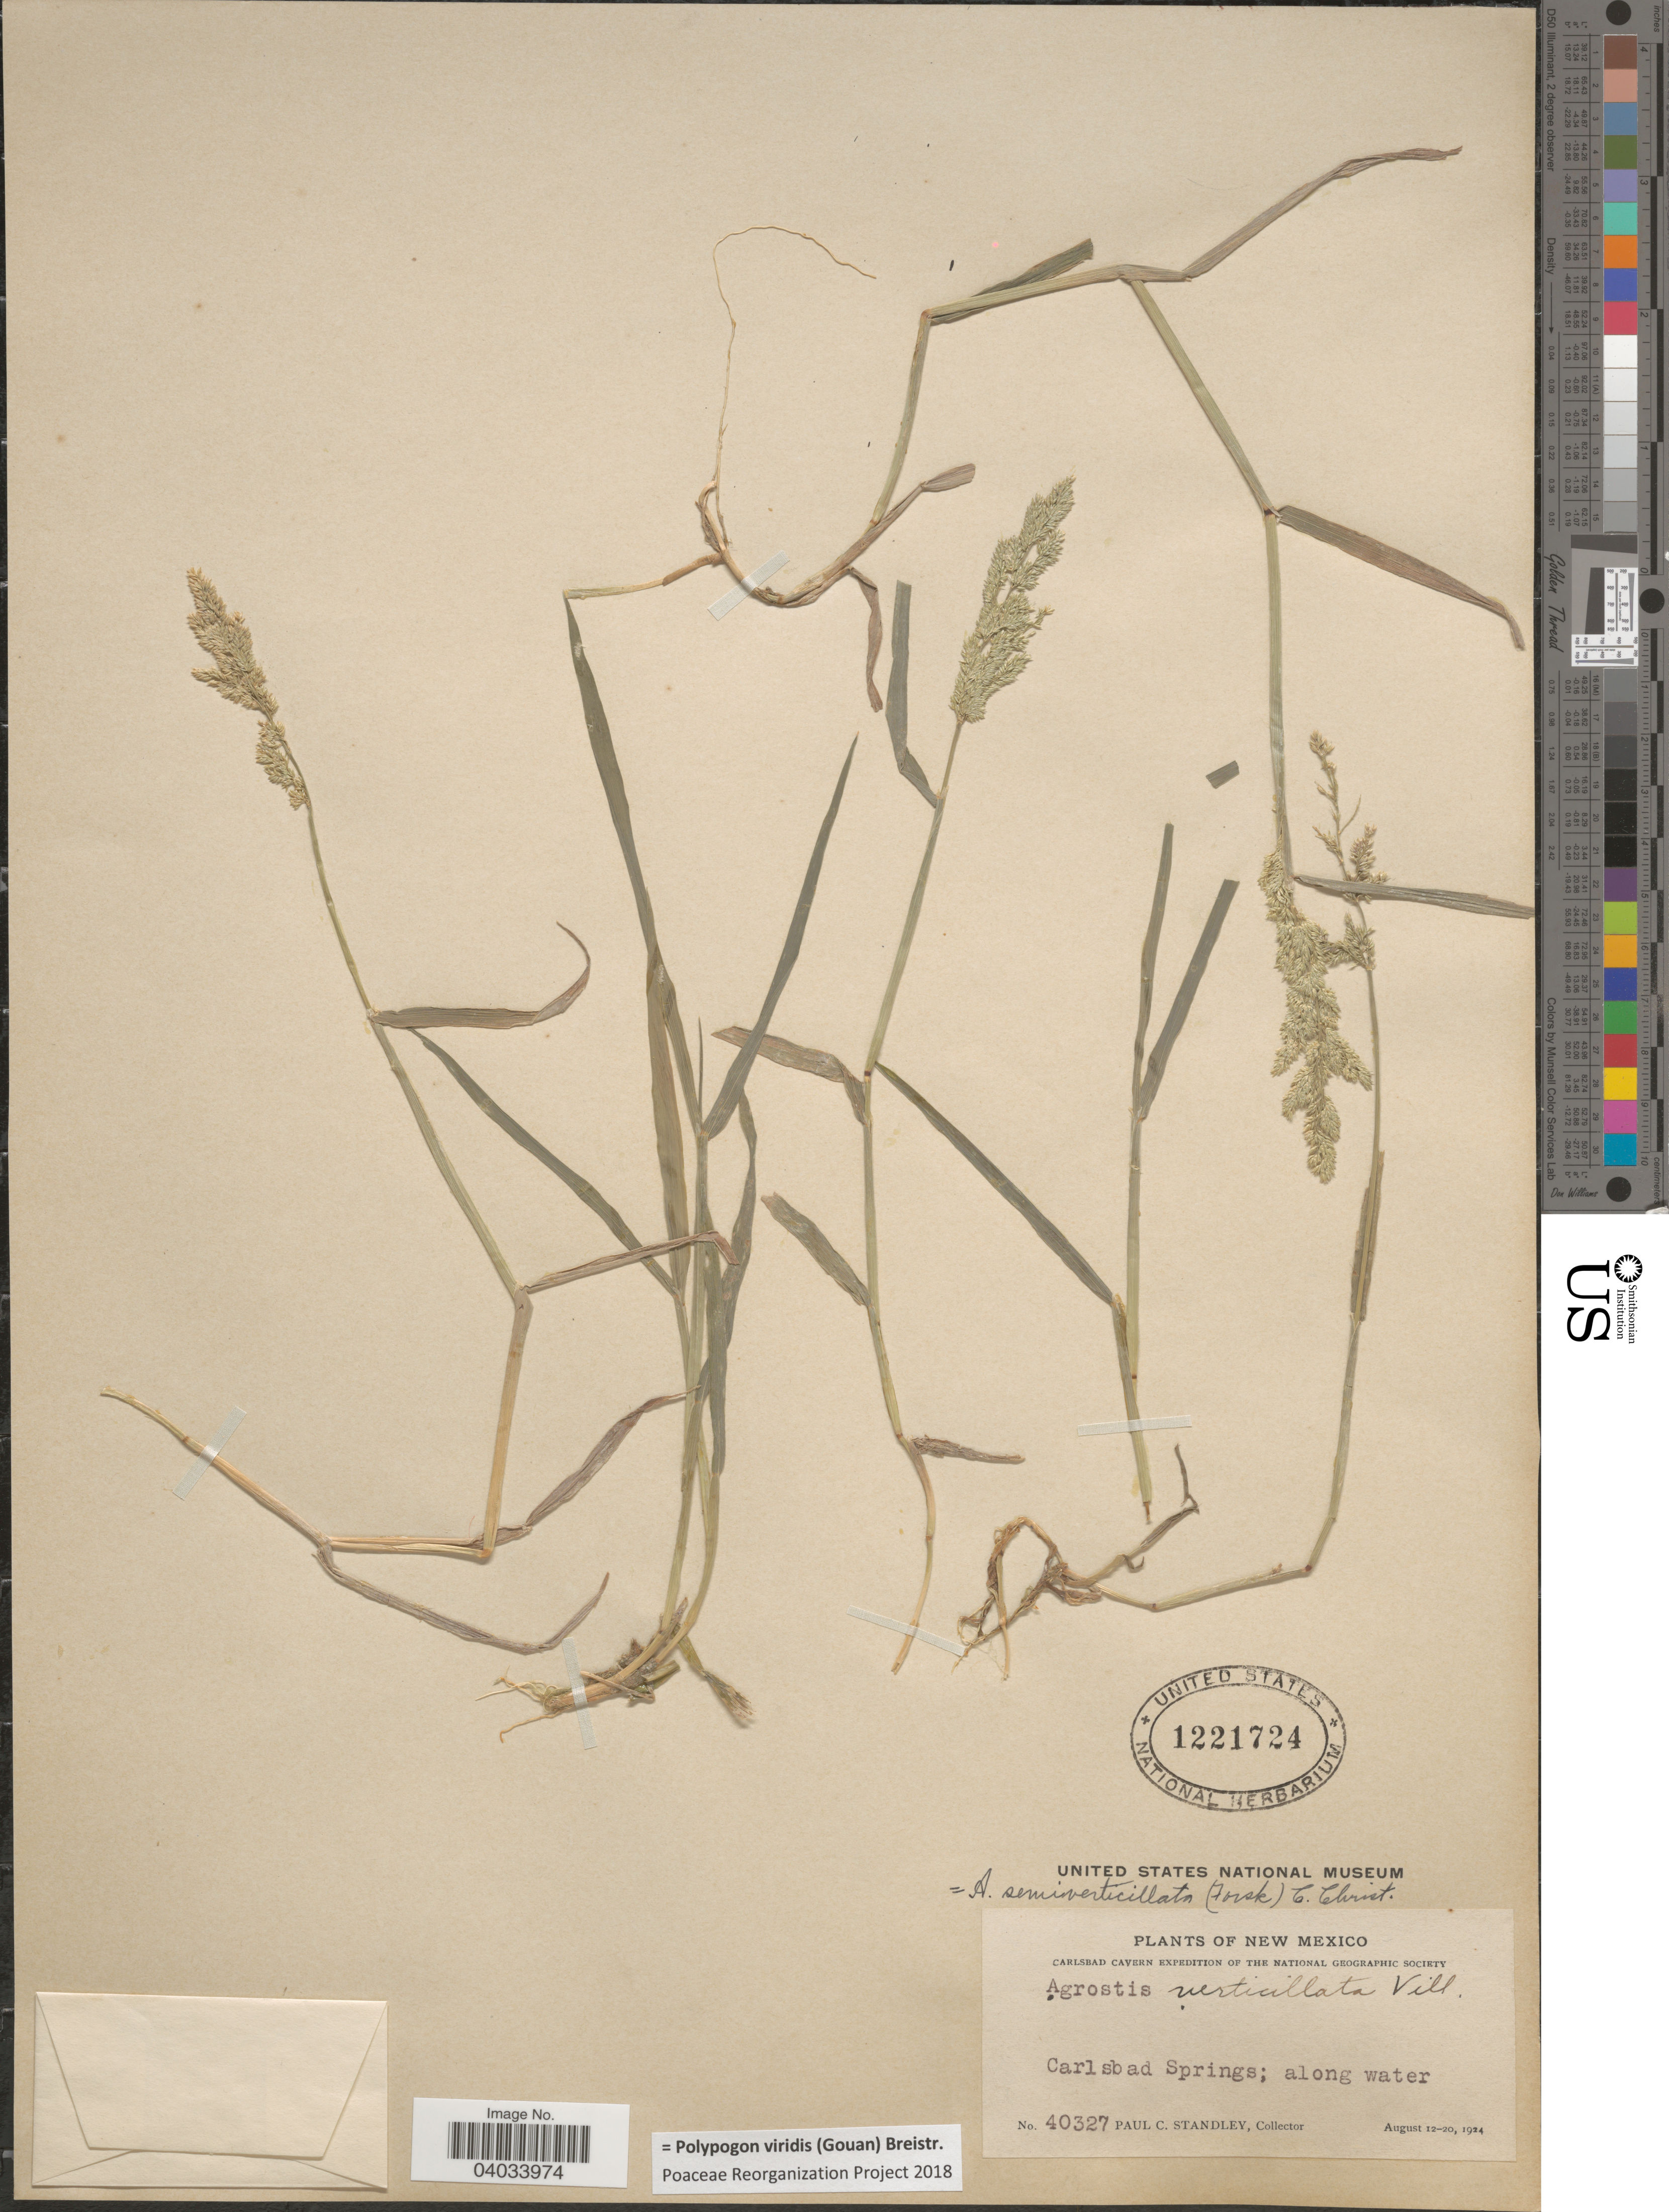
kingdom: Plantae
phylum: Tracheophyta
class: Liliopsida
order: Poales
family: Poaceae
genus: Polypogon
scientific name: Polypogon viridis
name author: (Gouan) Breistroffer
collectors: P. C. Standley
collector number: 40327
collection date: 1924-08-12/1924-08-20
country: United States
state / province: New Mexico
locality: Carlsbad Springs; along water.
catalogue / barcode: US 1221724